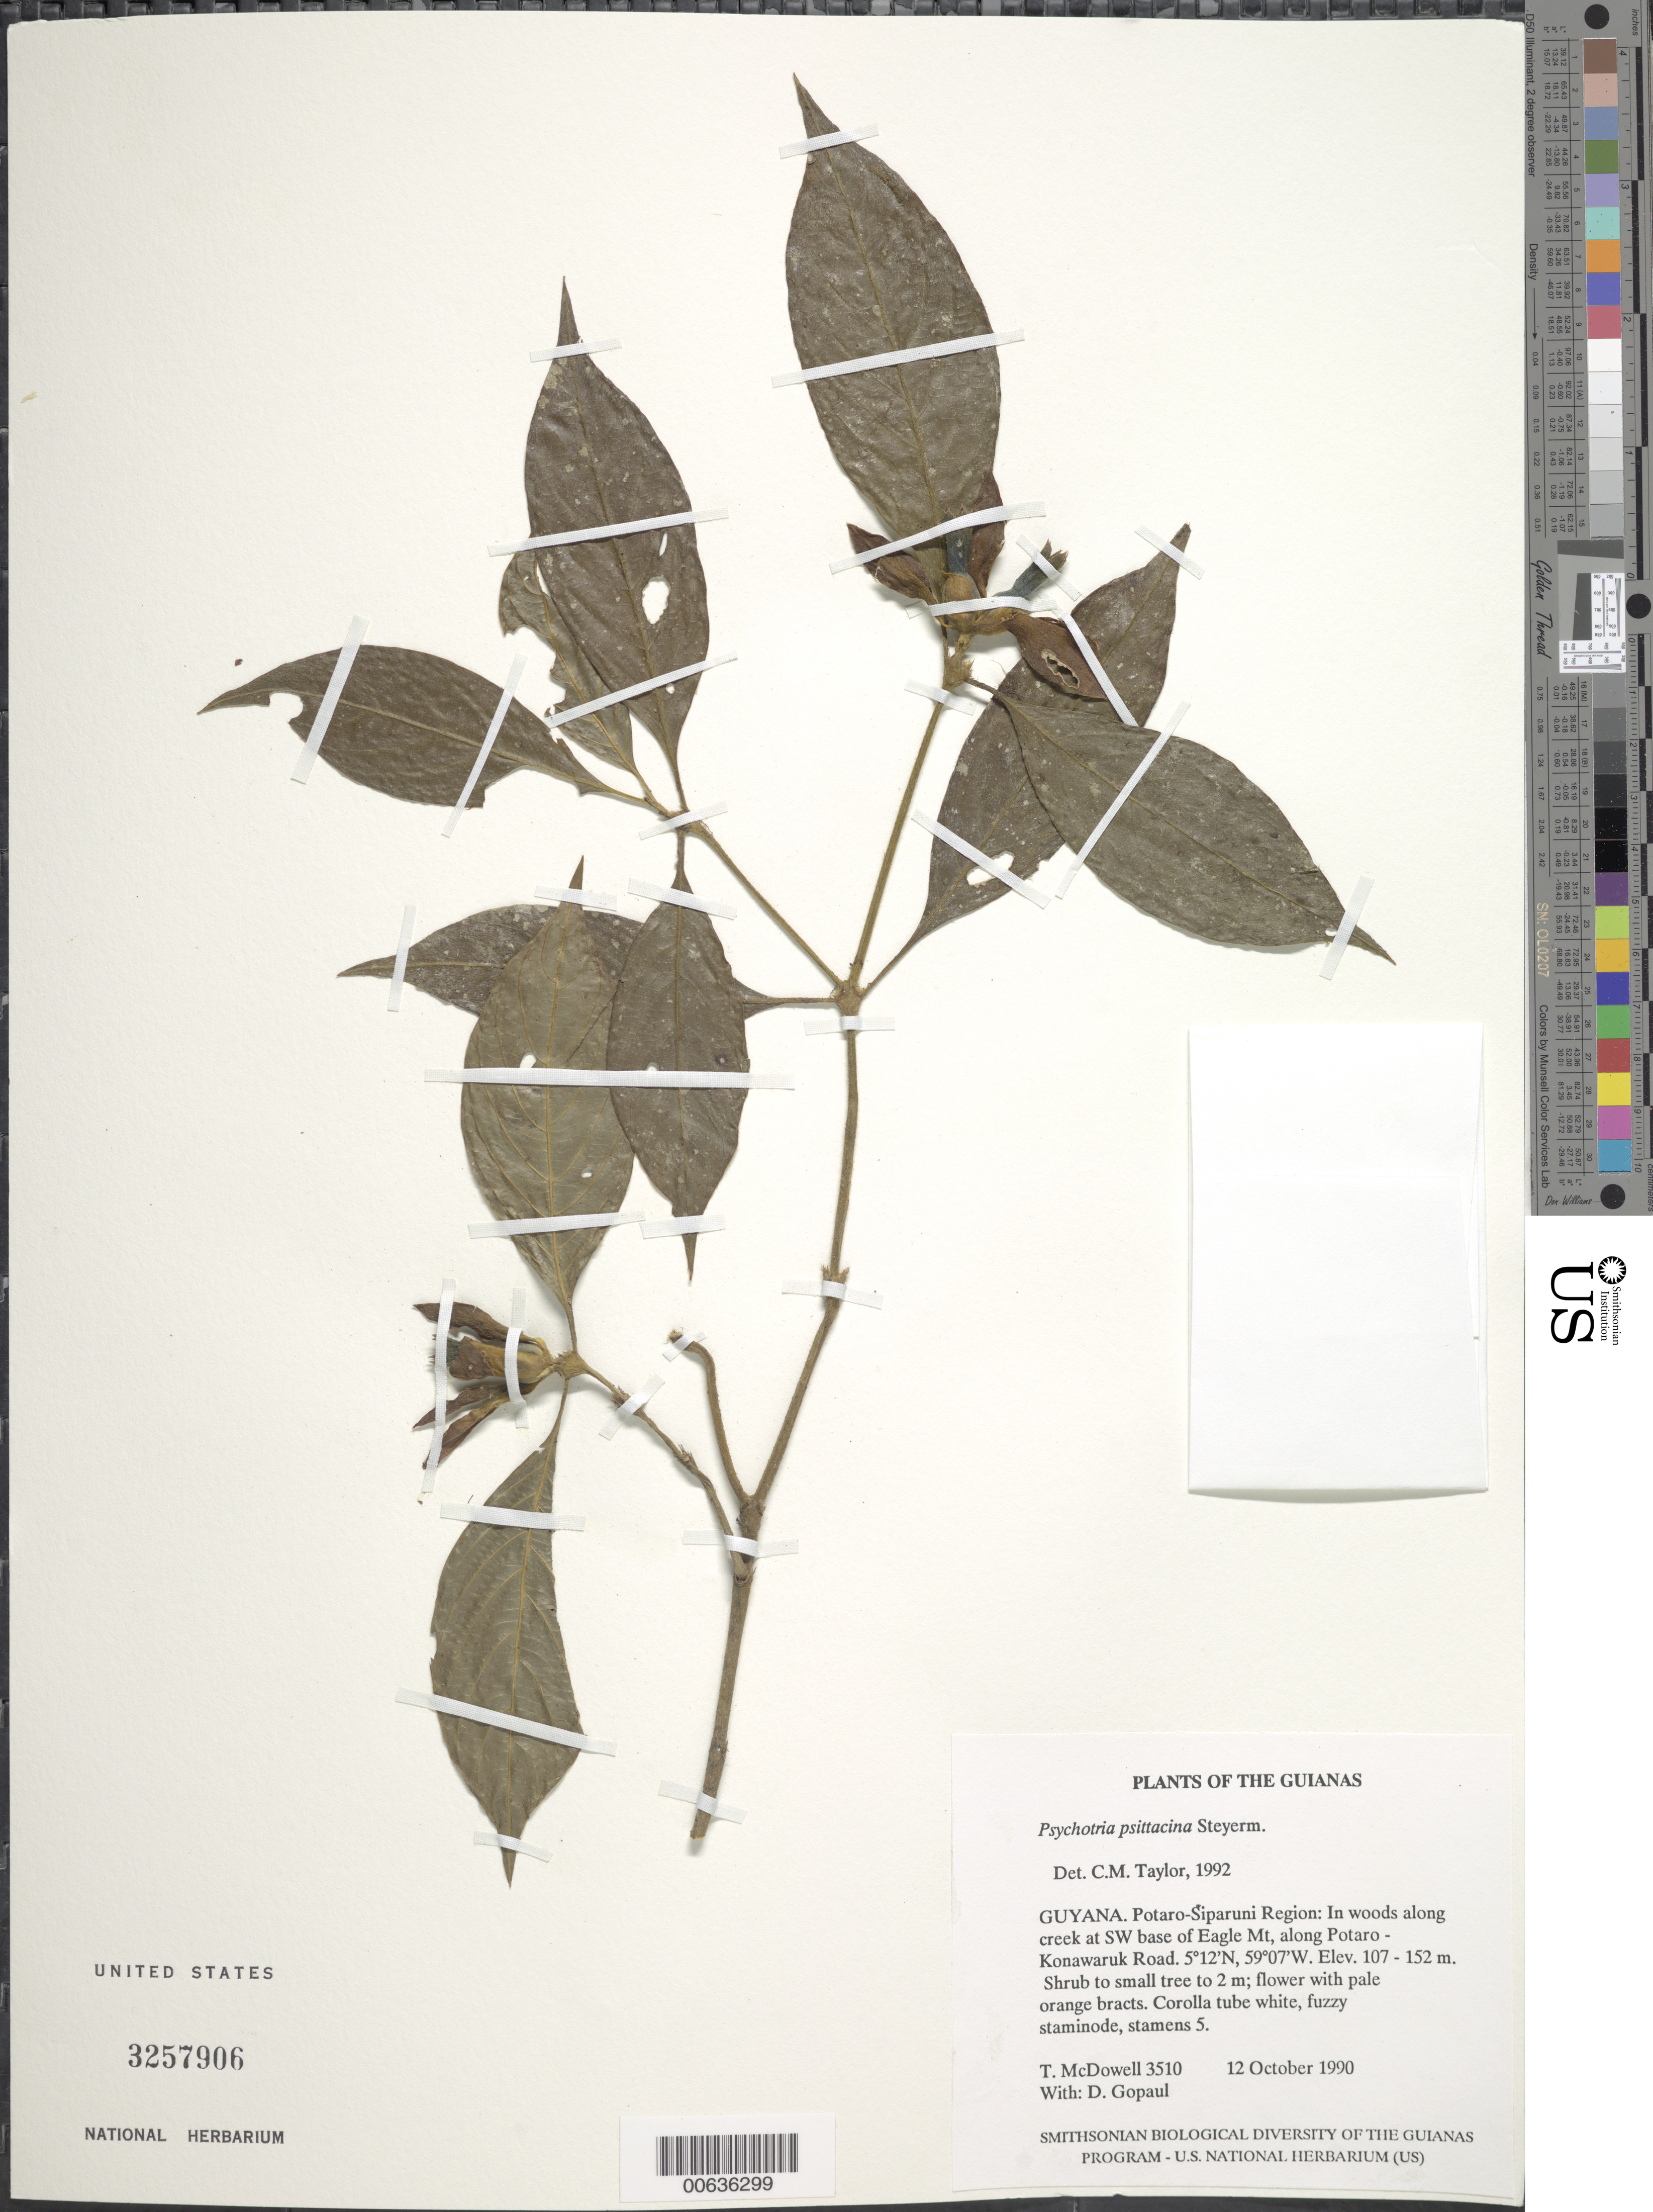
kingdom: Plantae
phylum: Tracheophyta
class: Magnoliopsida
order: Gentianales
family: Rubiaceae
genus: Palicourea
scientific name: Palicourea psittacina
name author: (Steyerm.) Delprete & J.H. Kirkbr.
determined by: Kirkbride, J. H., Jr.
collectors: T. McDowell & D. Gopaul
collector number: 3510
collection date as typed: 12 October 1990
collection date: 1990-10-12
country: Guyana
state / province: Potaro-Siparuni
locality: In woods along creek at SW base of Eagle Mt and along Potaro - Konawaruk Road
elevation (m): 107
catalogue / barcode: US 3257906